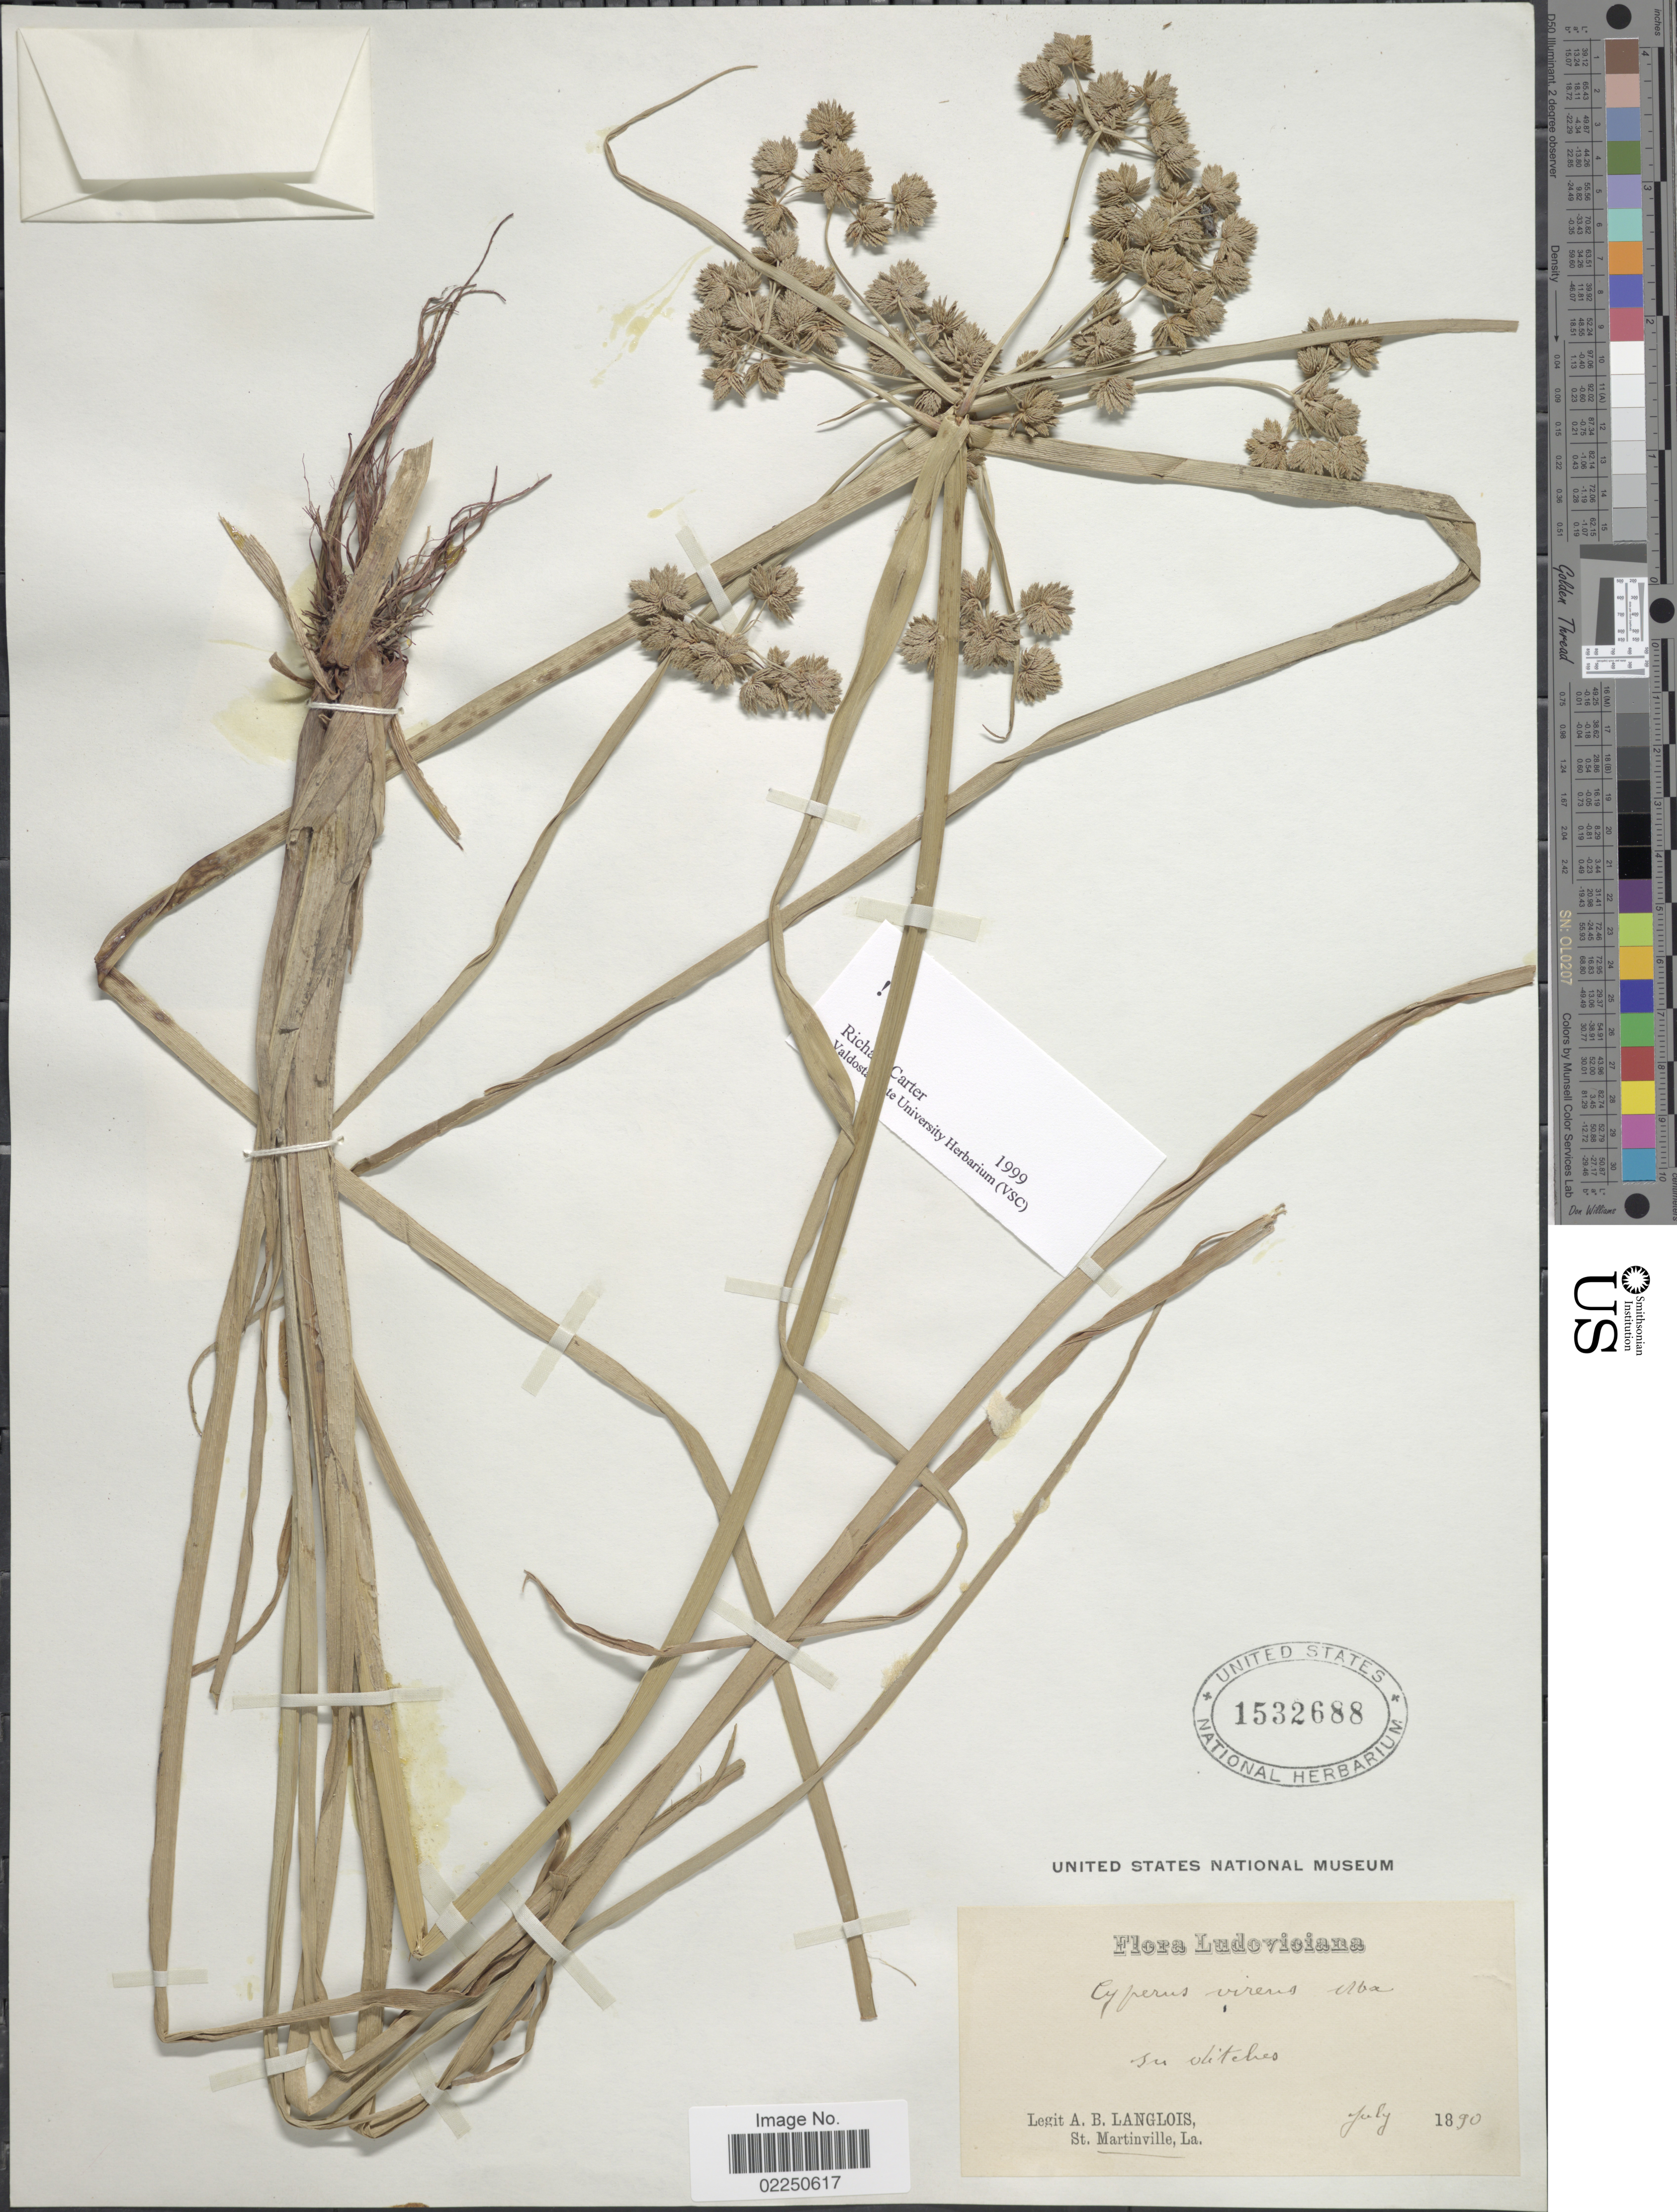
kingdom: Plantae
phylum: Tracheophyta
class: Liliopsida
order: Poales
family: Cyperaceae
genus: Cyperus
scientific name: Cyperus virens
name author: Michx.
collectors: A. Langlois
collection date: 1890-07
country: United States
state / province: Louisiana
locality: In ditches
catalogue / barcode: US 1532688